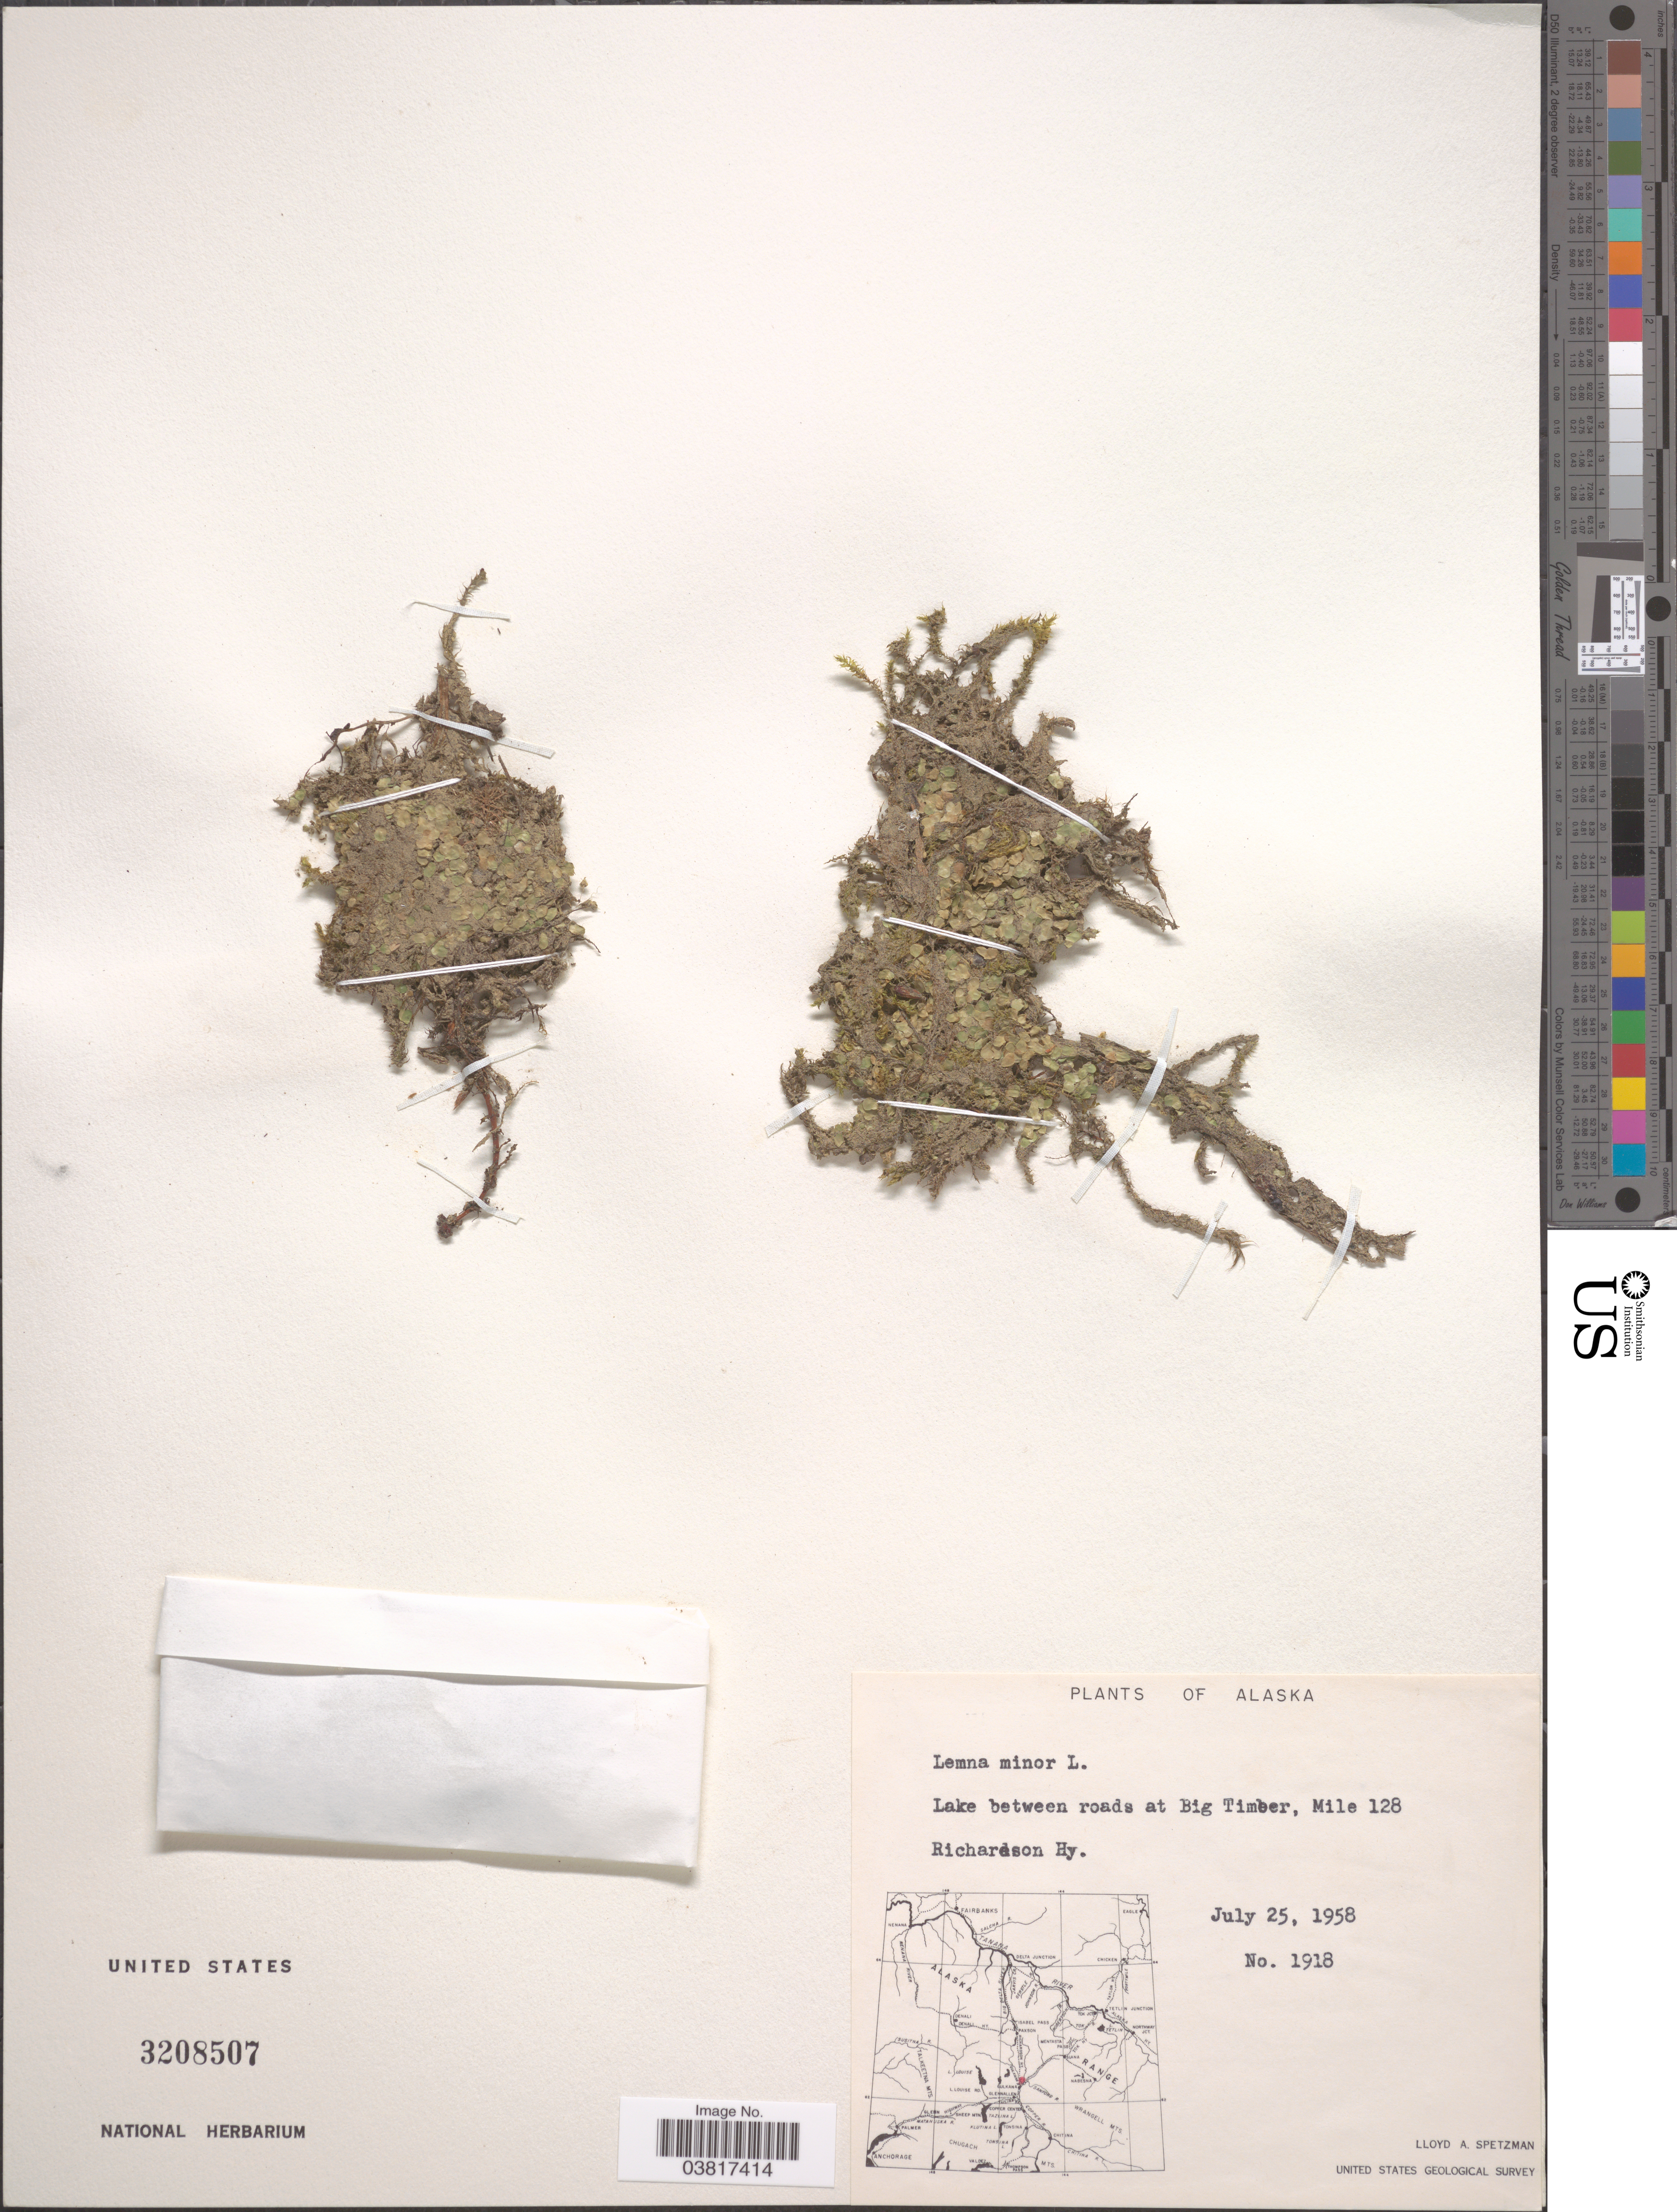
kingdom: Plantae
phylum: Tracheophyta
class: Liliopsida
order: Alismatales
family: Araceae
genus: Lemna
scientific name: Lemna minor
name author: L.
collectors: L. Spetzman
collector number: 1918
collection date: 1958-07-25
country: United States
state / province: Alaska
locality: Lake between roads at Big Timber, Mile 128 Richardson Hy.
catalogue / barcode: US 3208507